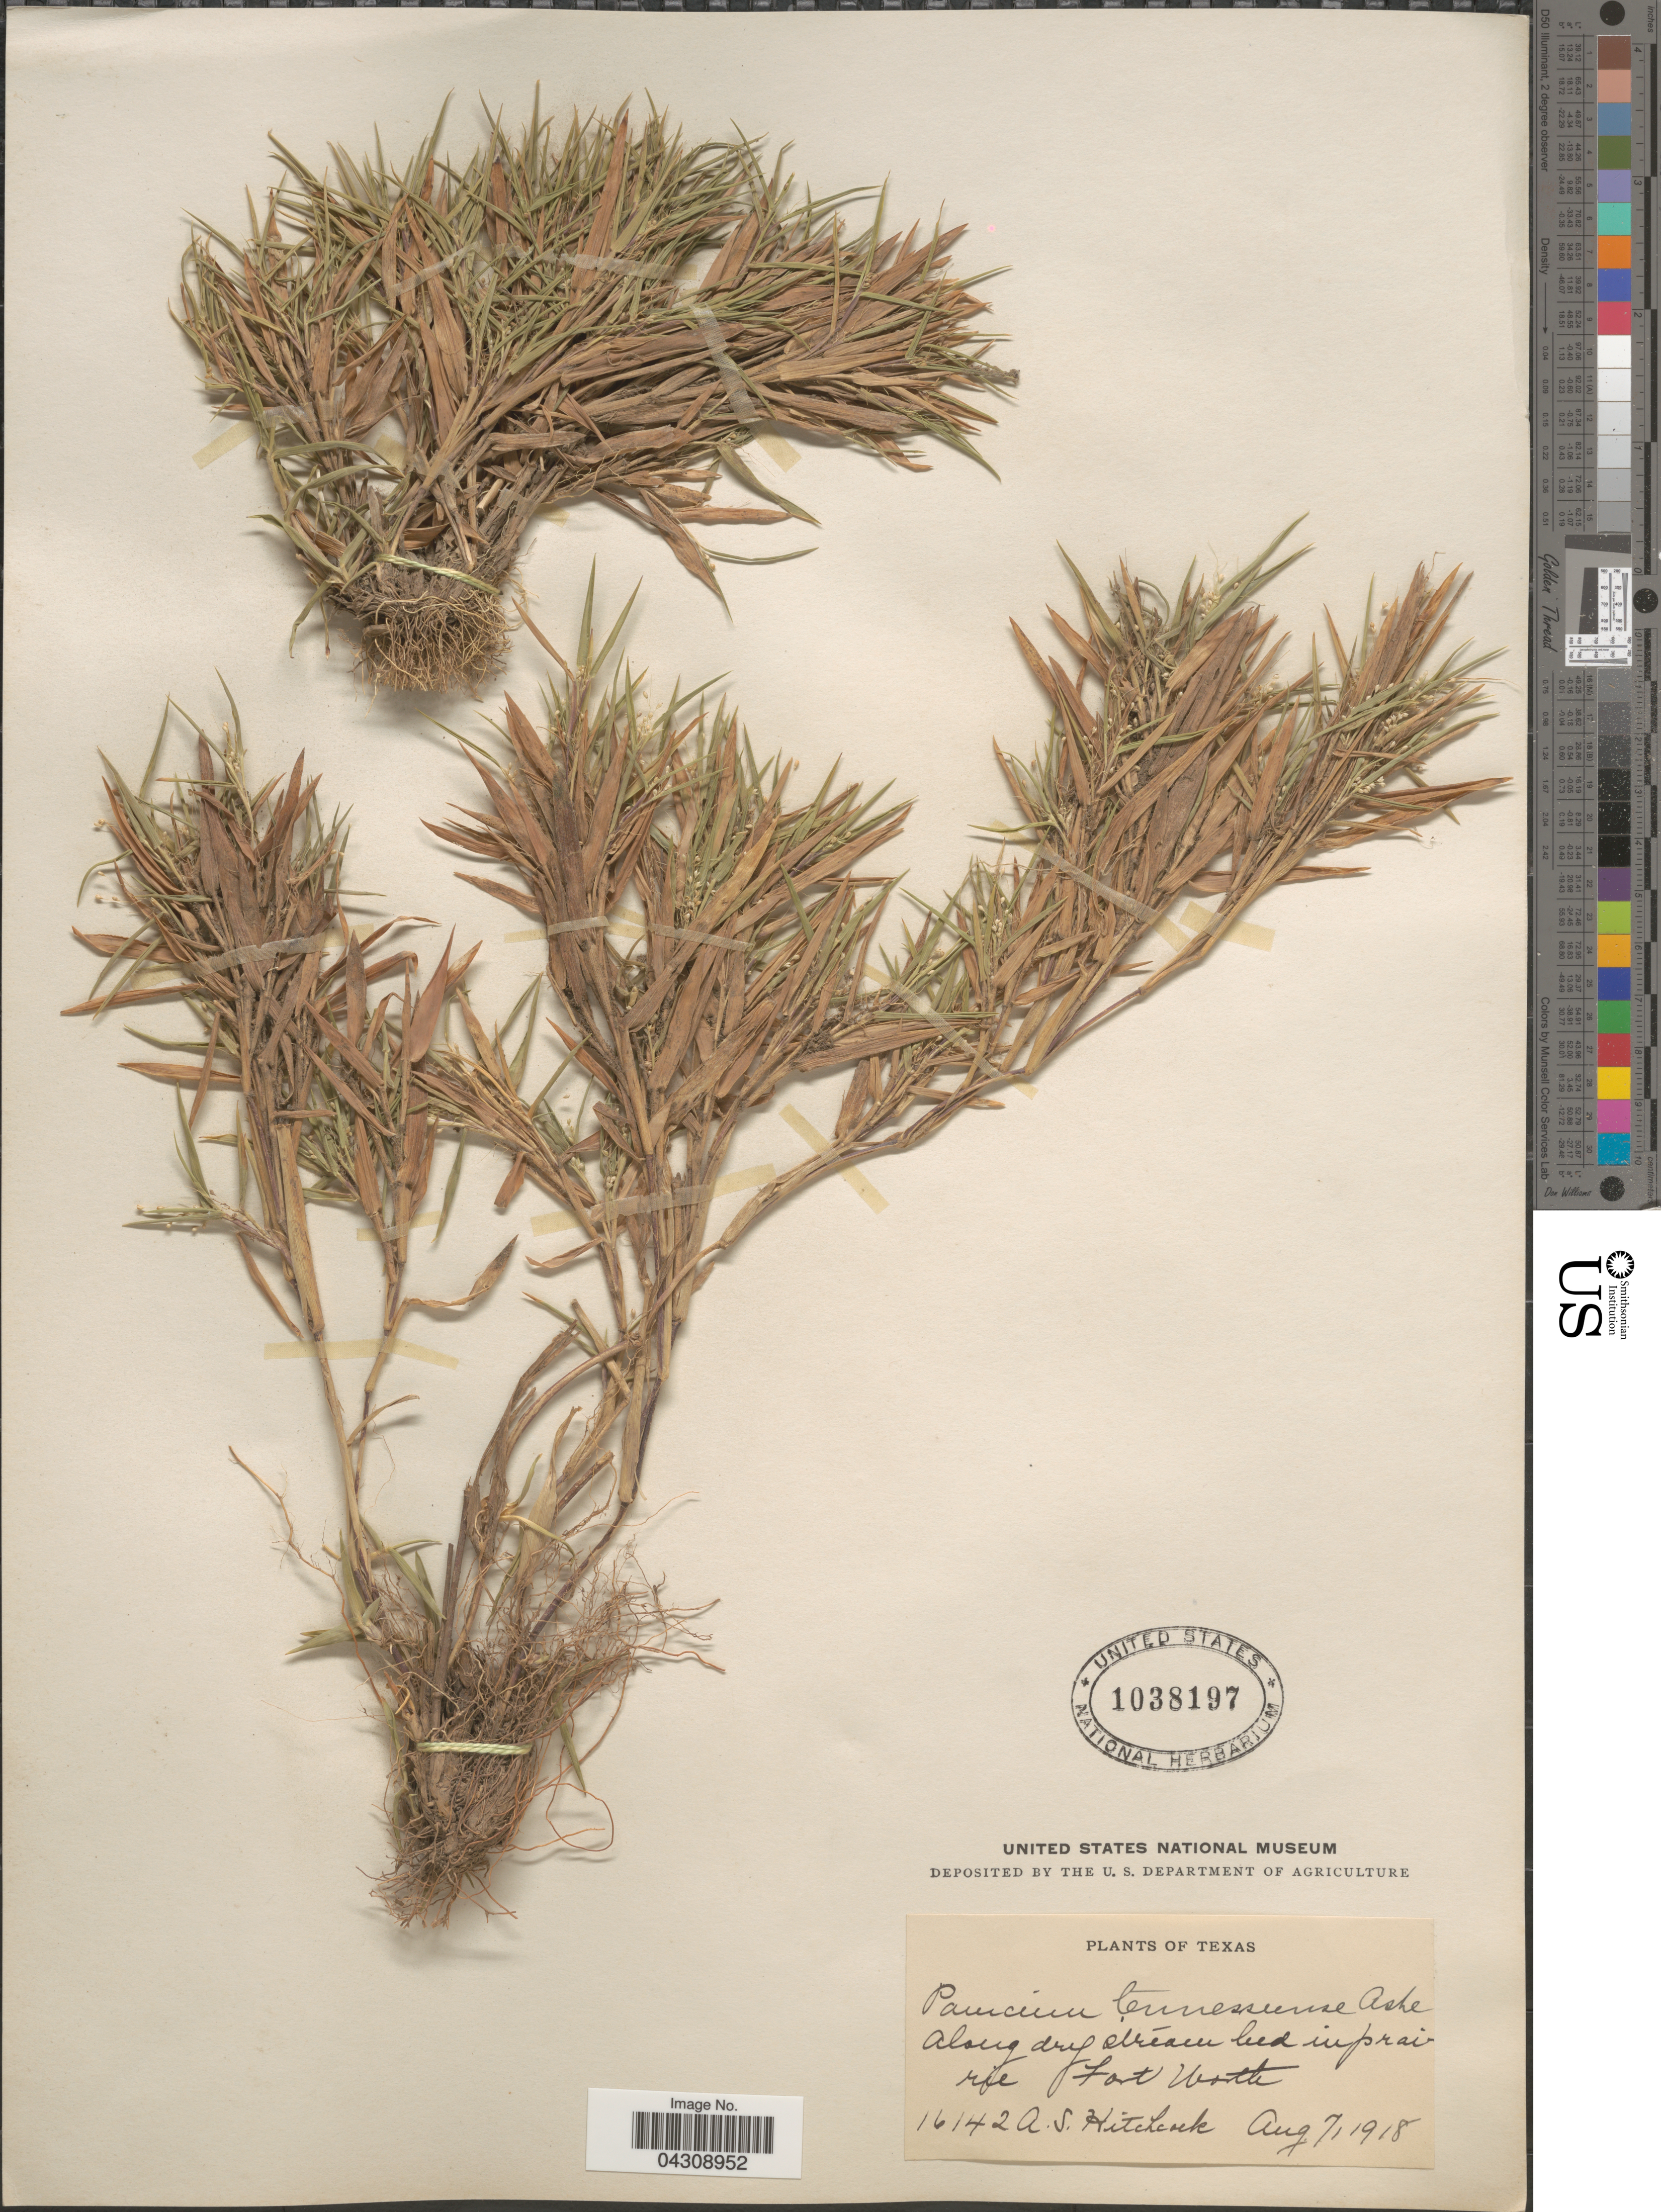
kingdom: Plantae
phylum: Tracheophyta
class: Liliopsida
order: Poales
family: Poaceae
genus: Dichanthelium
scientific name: Dichanthelium acuminatum var. acuminatum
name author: (Sw.) Gould & C.A. Clark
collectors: A. S. Hitchcock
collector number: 16142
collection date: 1918-08-07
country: United States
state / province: Texas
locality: Along dry stream bed in prairie Fort Worth.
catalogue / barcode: US 1038197